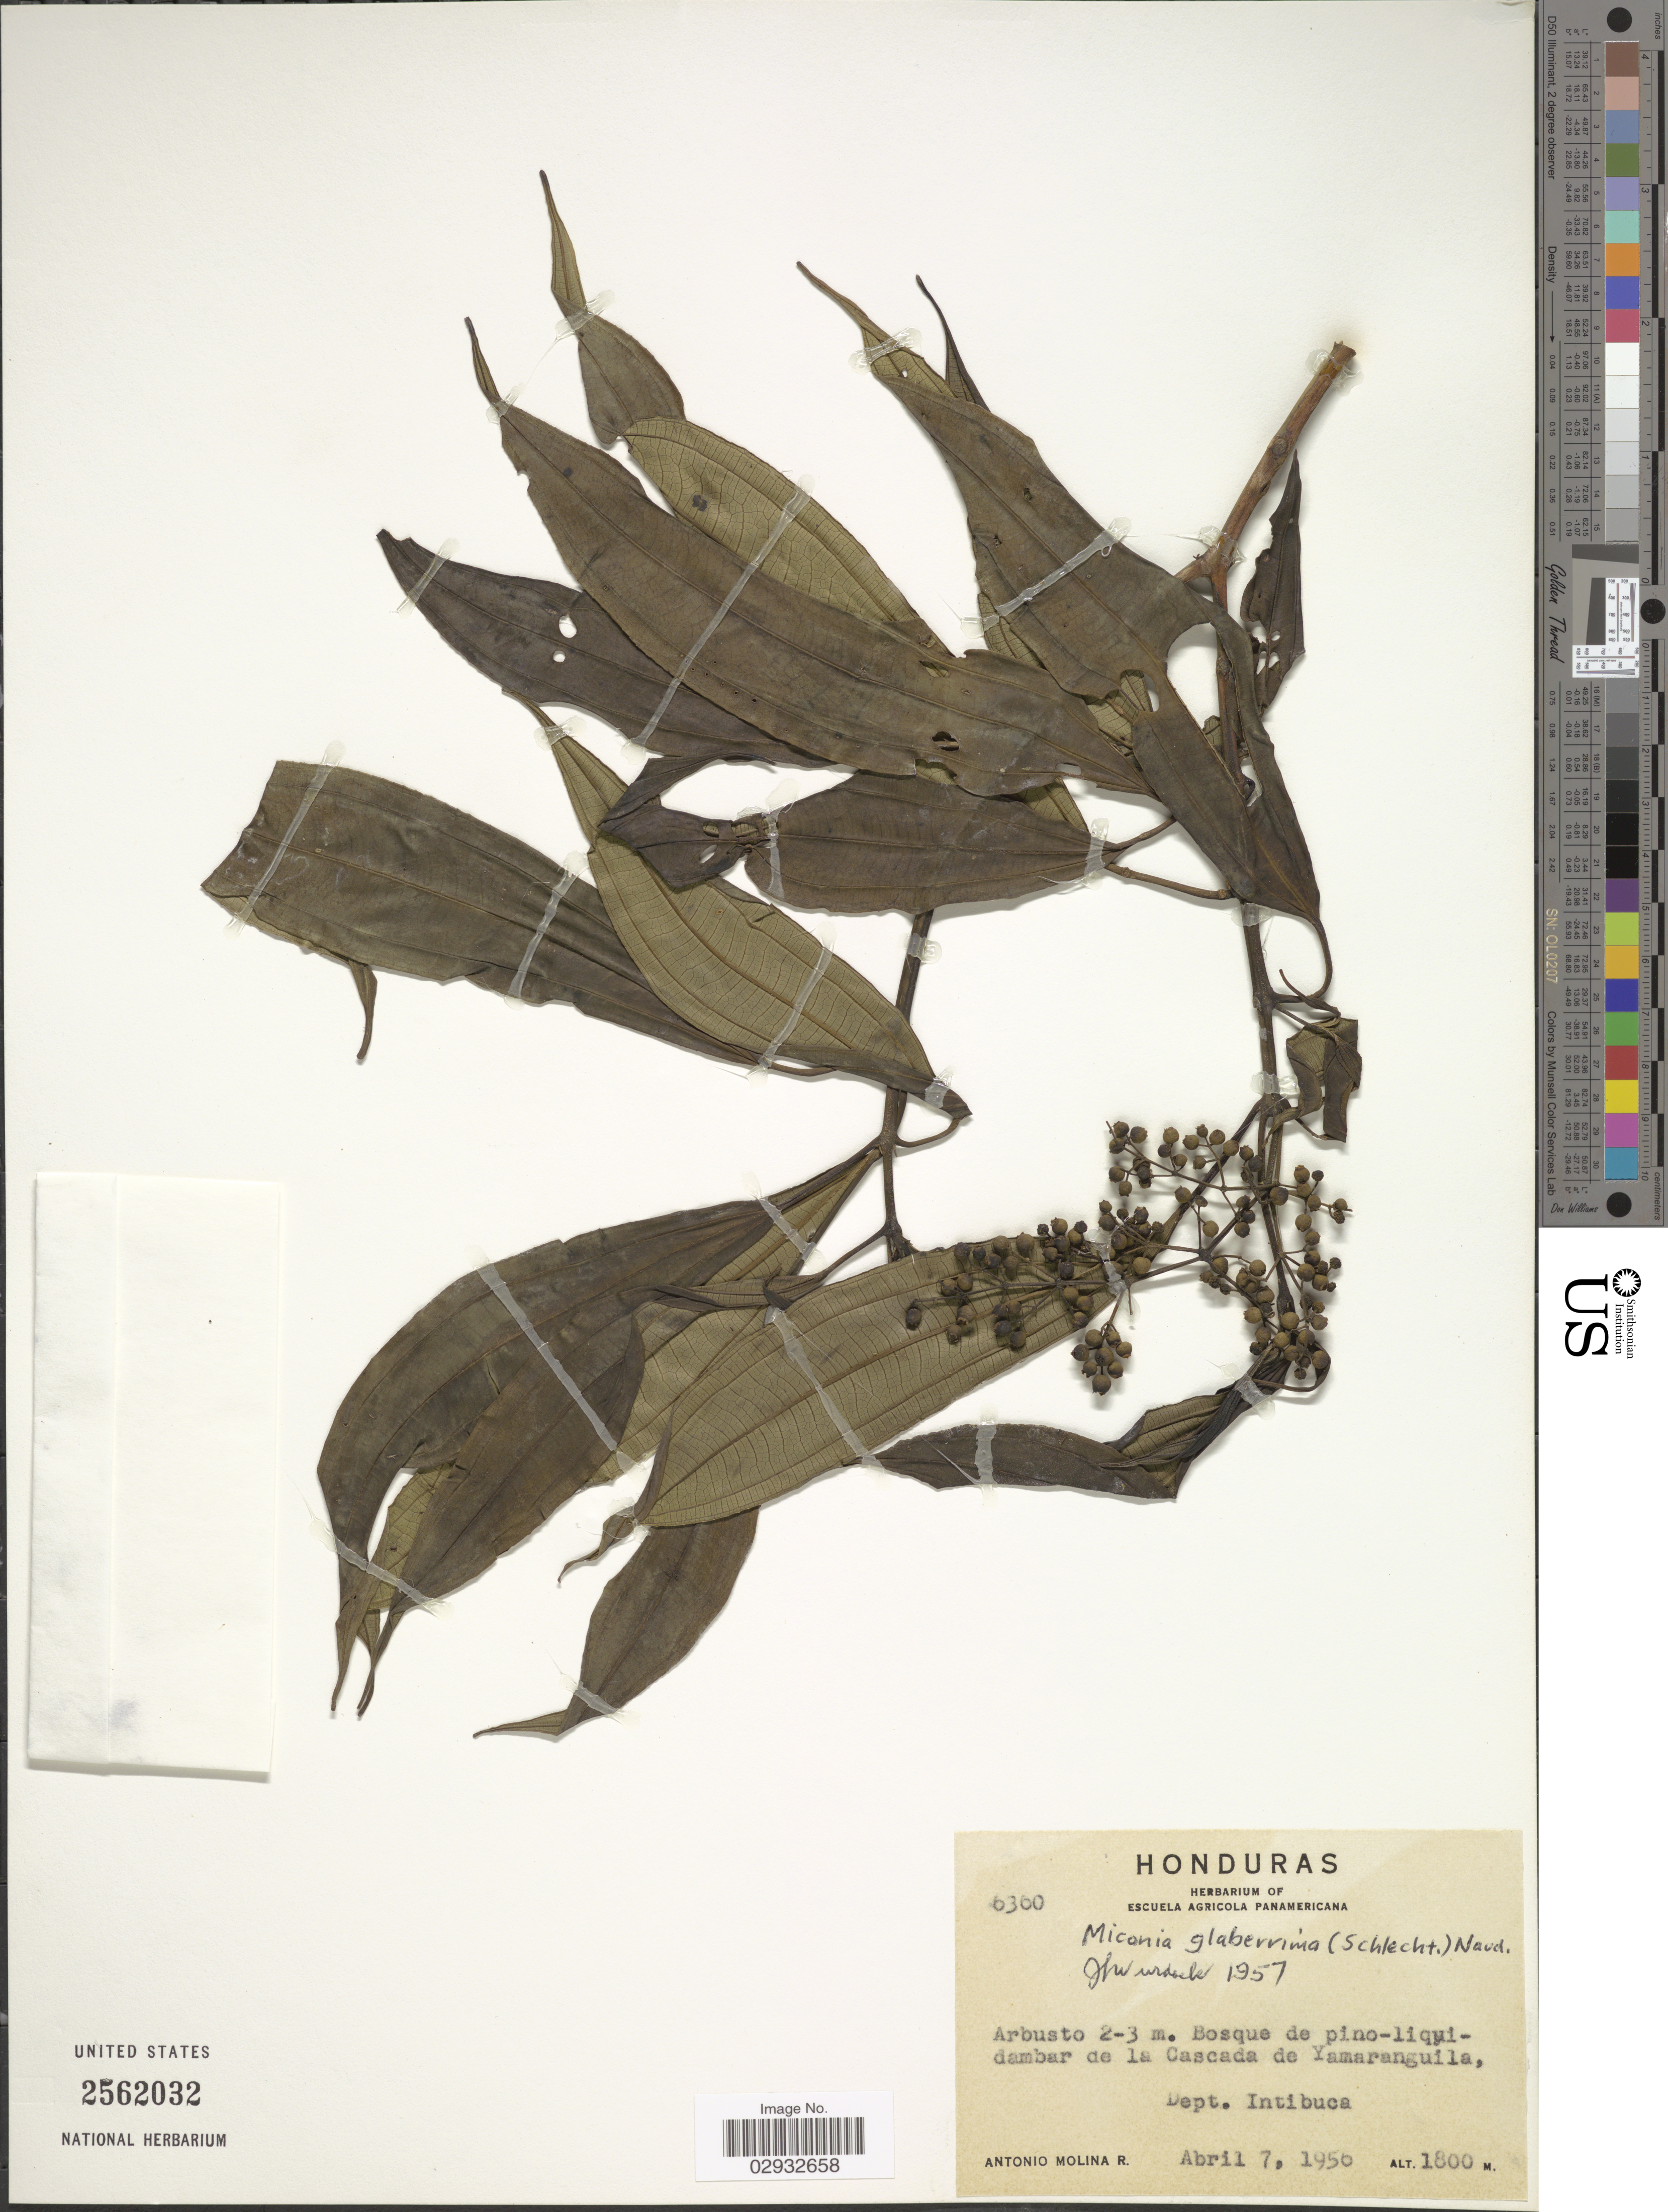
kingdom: Plantae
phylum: Tracheophyta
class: Magnoliopsida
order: Myrtales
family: Melastomataceae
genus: Miconia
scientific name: Miconia glaberrima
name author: (Schltdl.) Naudin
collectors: A. Molina R.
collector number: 6360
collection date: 1950-04-07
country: Honduras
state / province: Intibuca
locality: Cascada de Yamaranguila, Dept. Intibuca.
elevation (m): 1800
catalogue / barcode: US 2562032